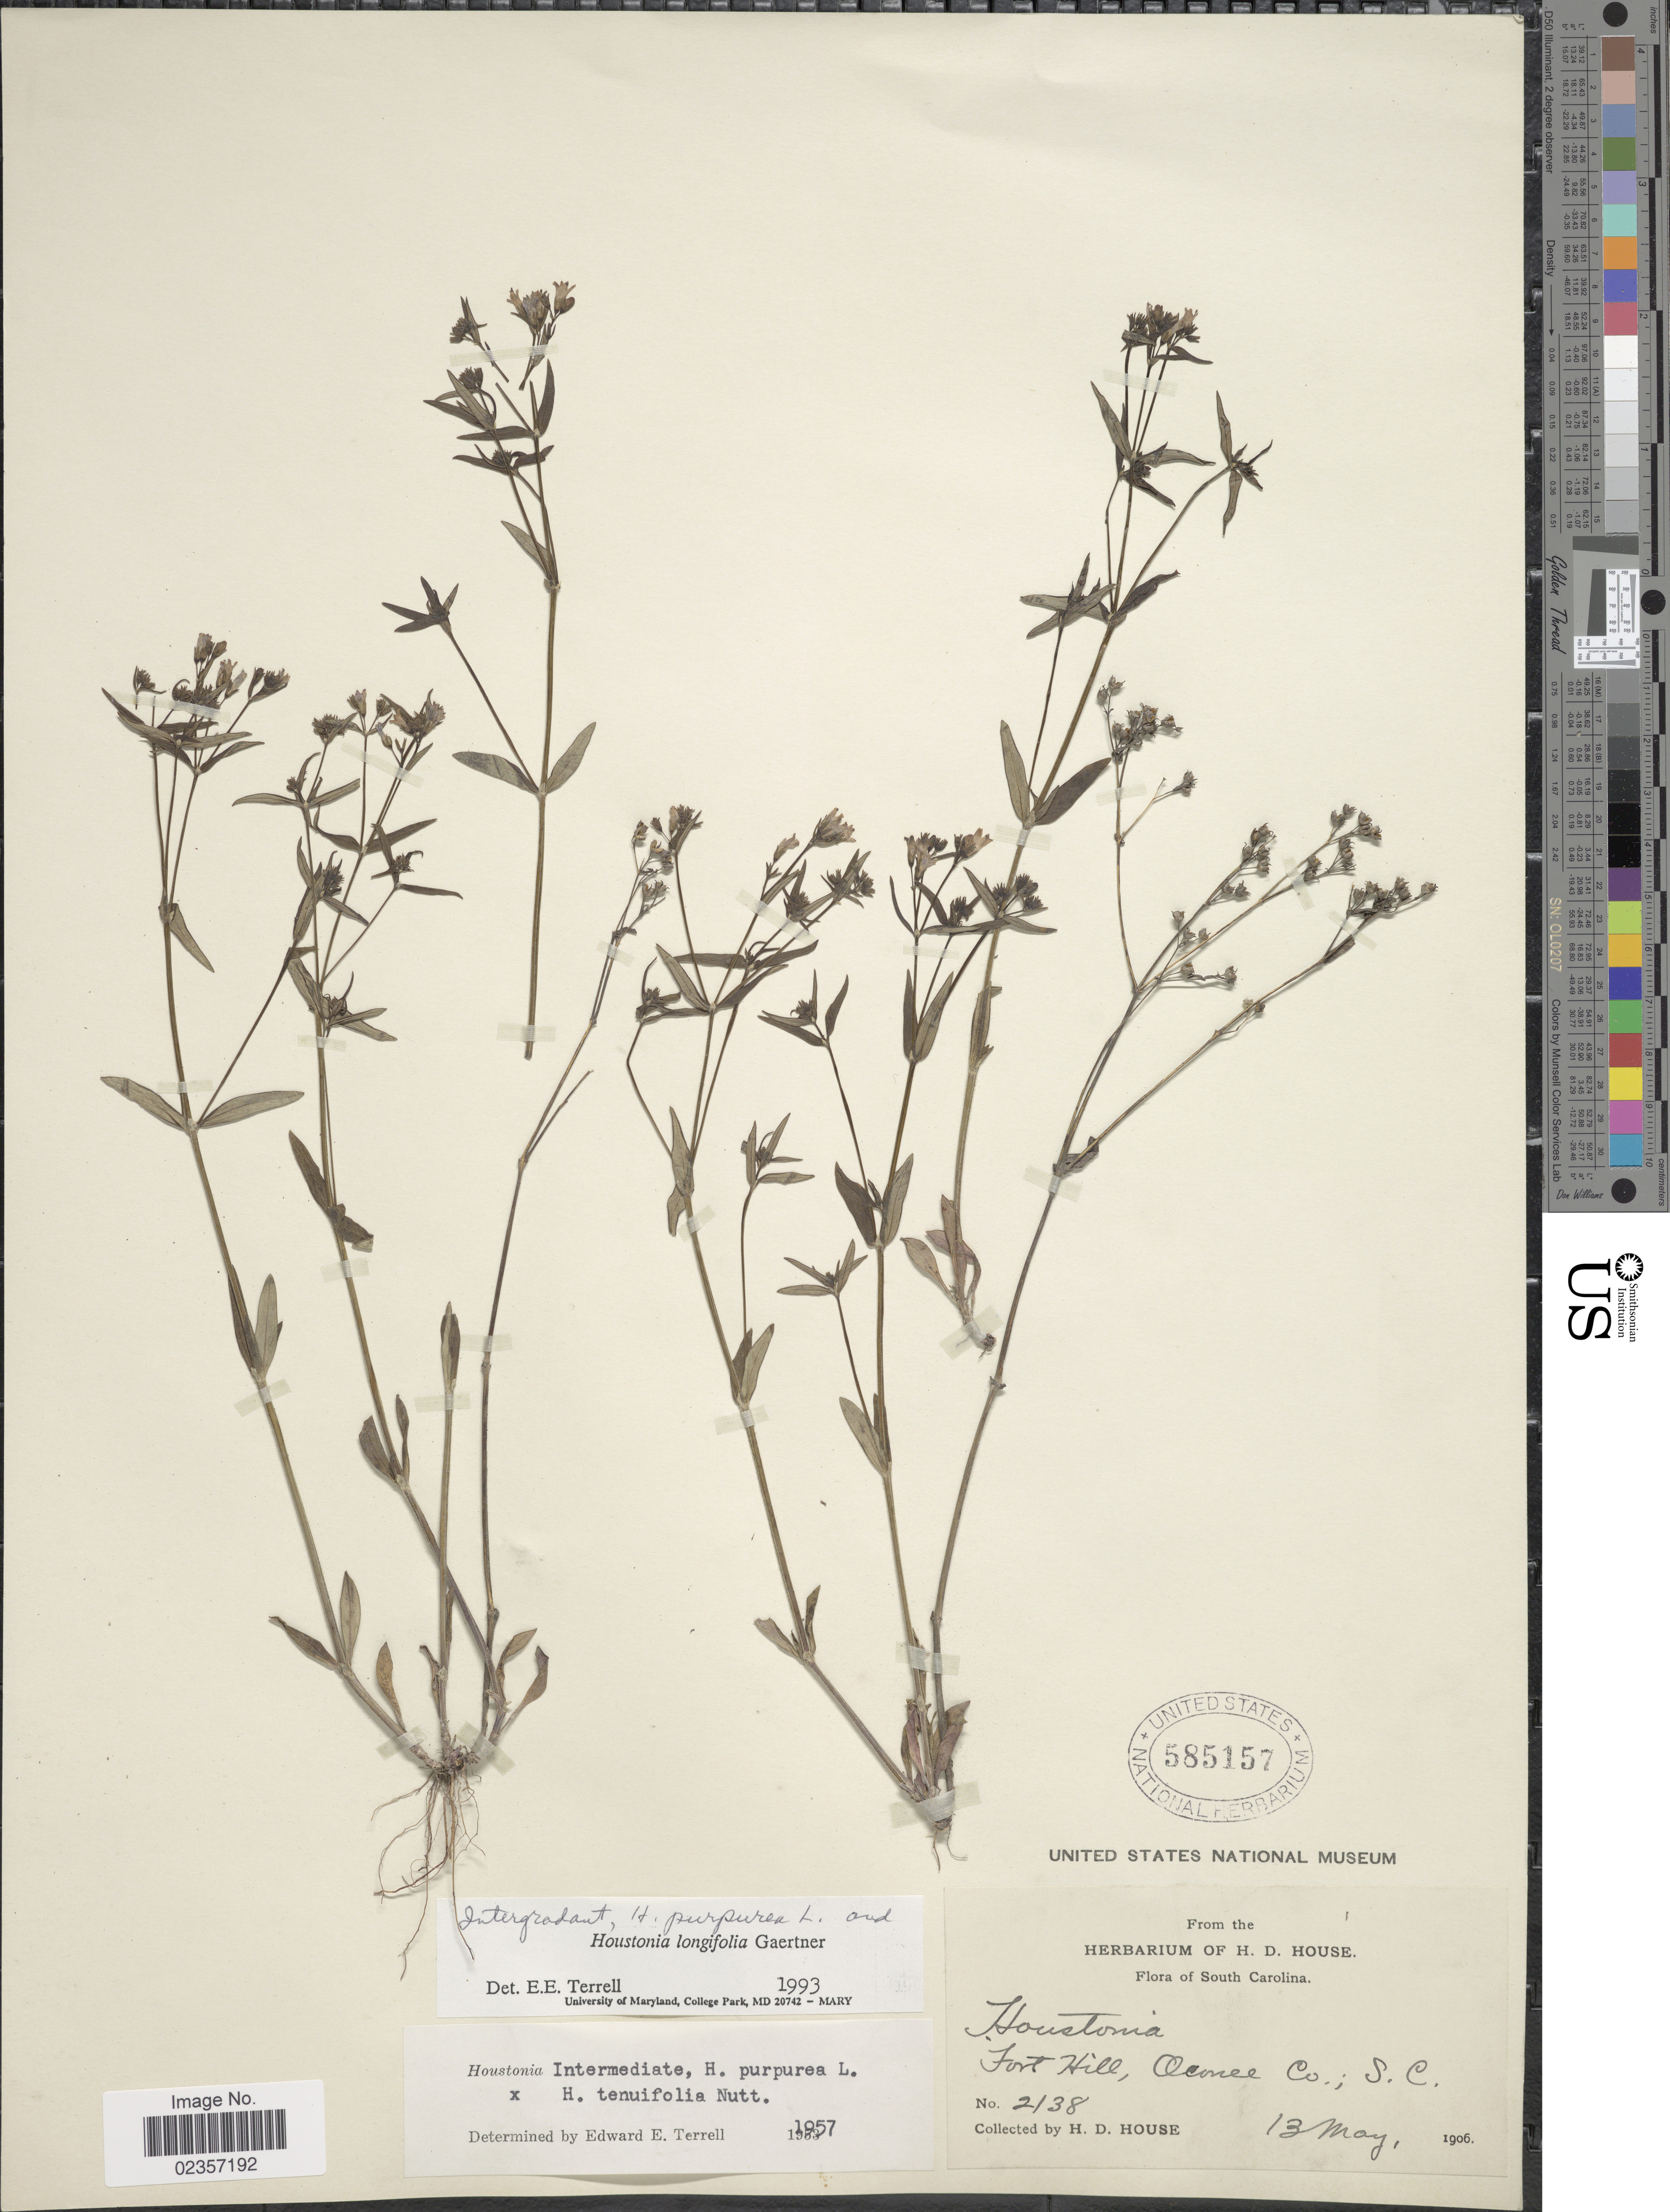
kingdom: Plantae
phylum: Tracheophyta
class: Magnoliopsida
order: Gentianales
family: Rubiaceae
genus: Houstonia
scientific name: Houstonia longifolia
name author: Gaertn.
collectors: H. D. House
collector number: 2138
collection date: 1906-05-13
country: United States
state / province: South Carolina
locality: Fort Hill, Oconee Co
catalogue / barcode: US 585157